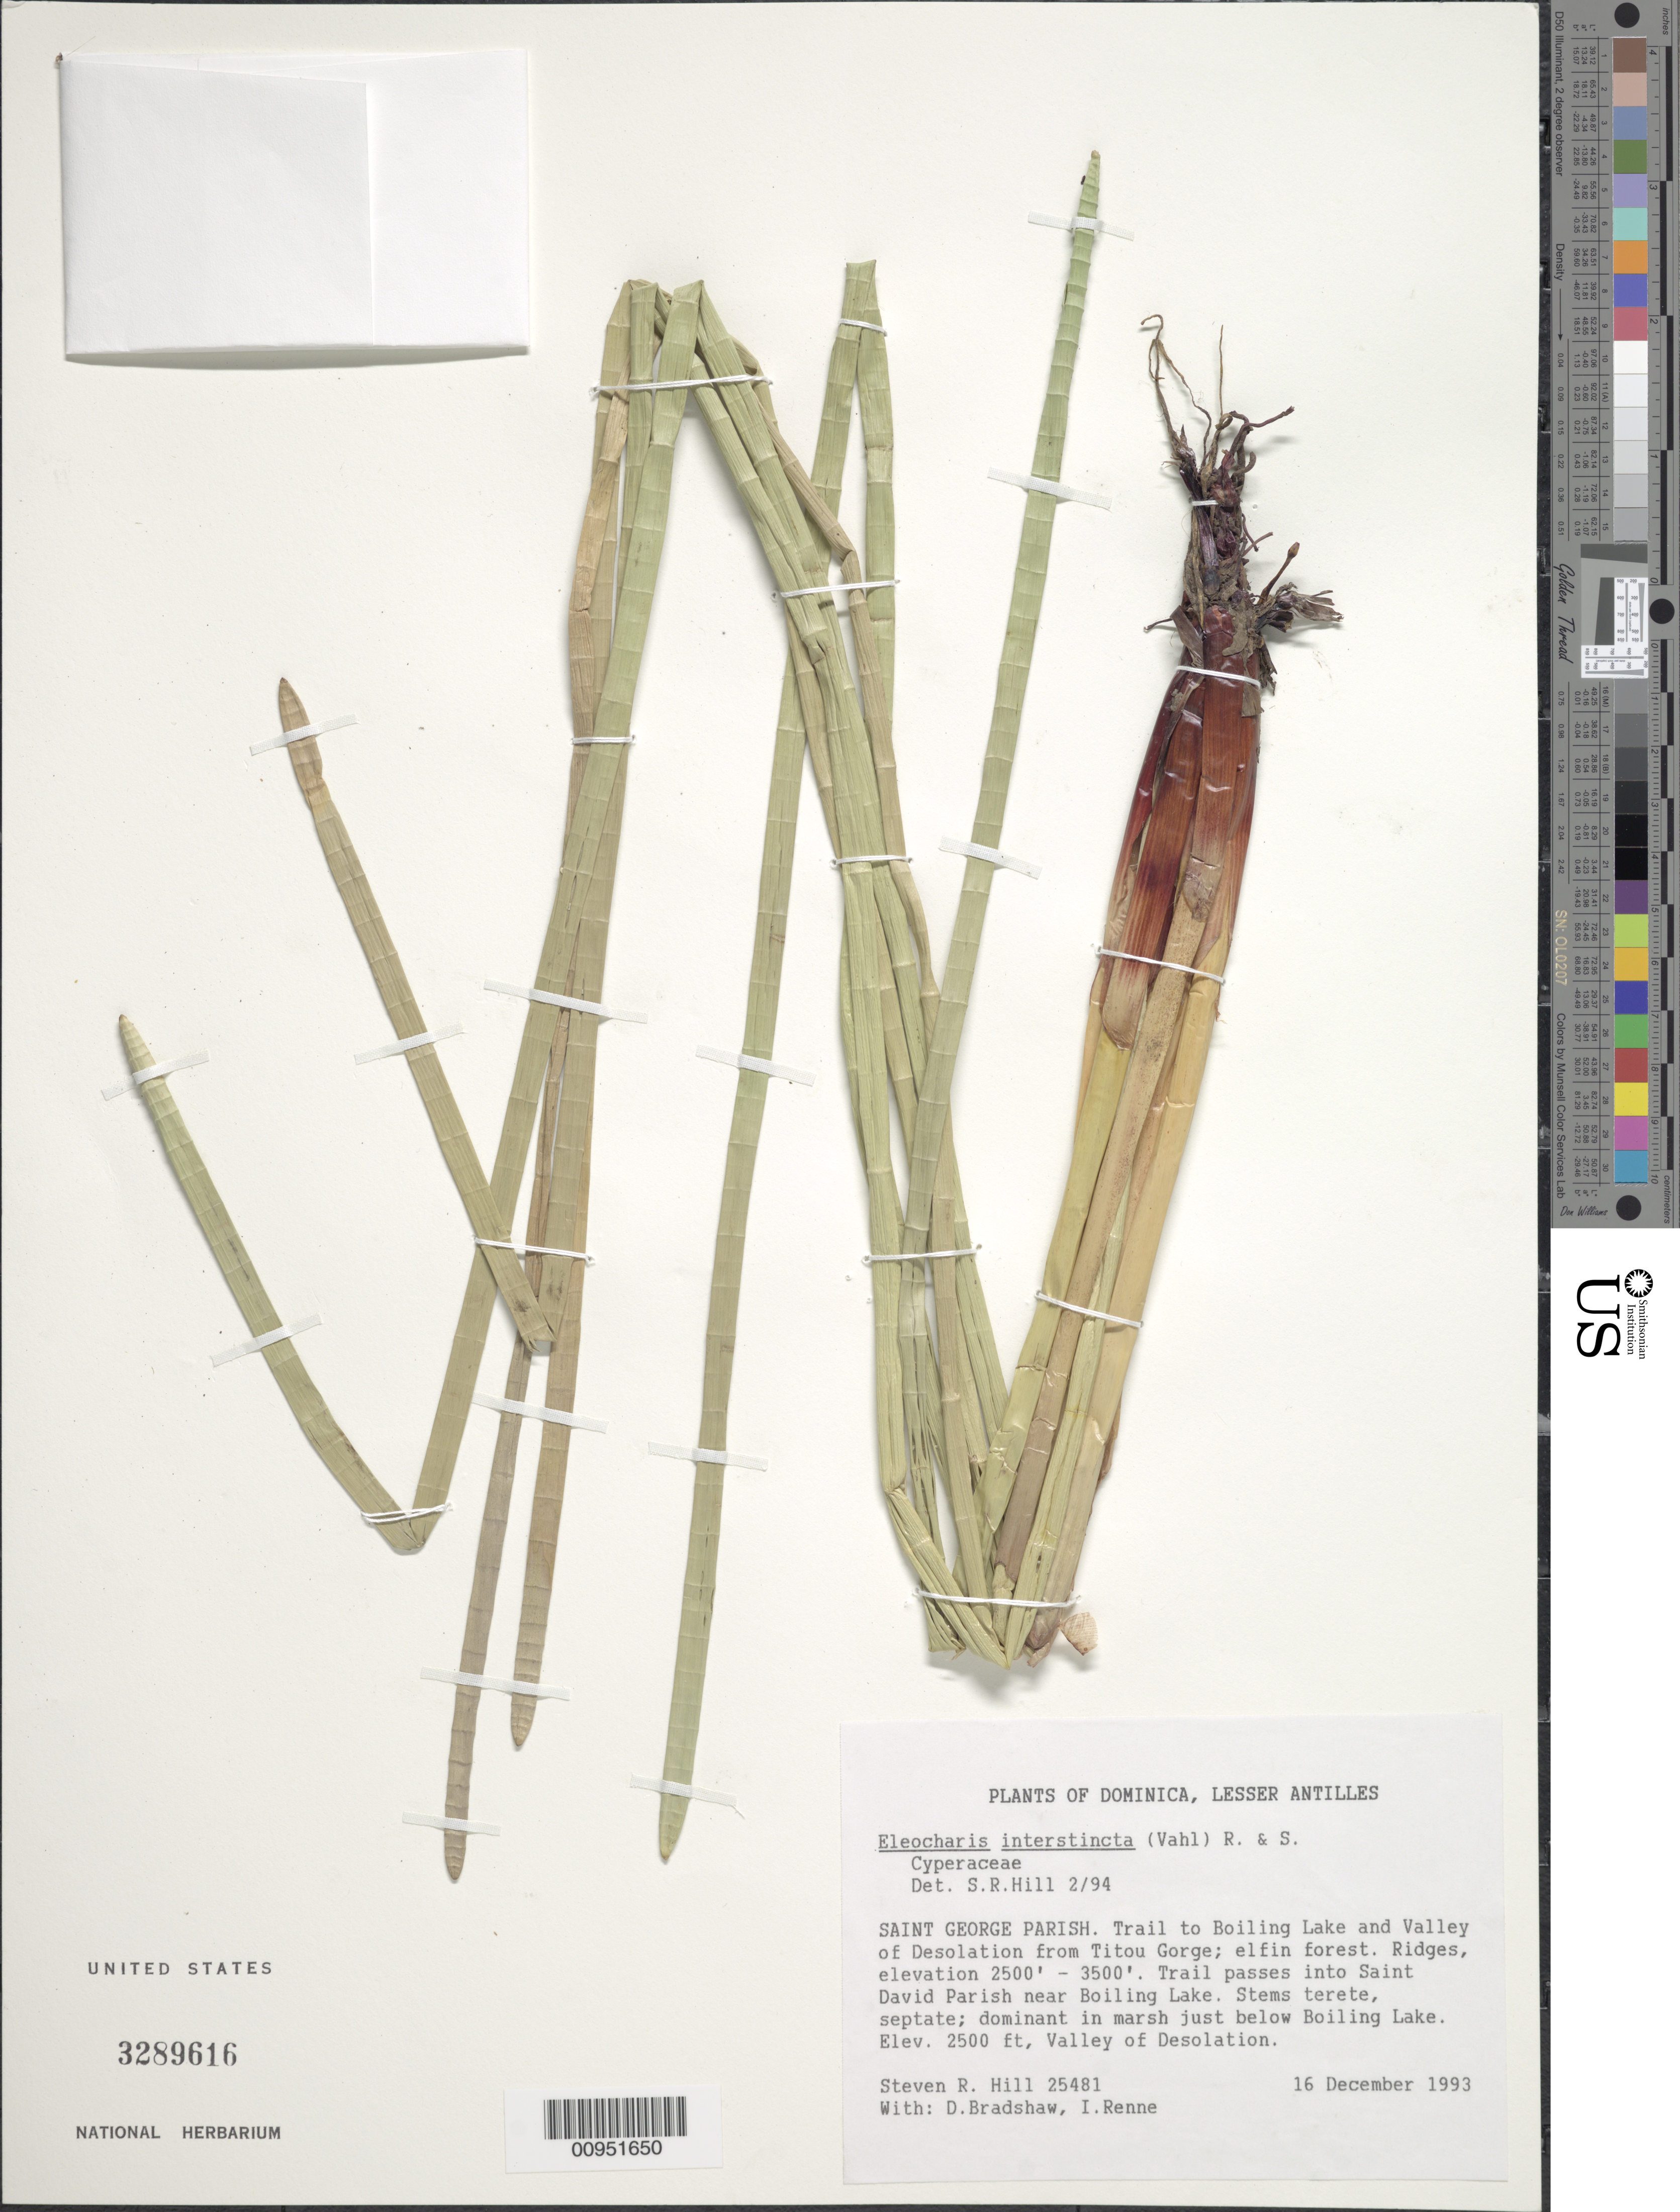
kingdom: Plantae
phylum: Tracheophyta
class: Liliopsida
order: Poales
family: Cyperaceae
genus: Eleocharis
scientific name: Eleocharis interstincta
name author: (Vahl) Roem. & Schult.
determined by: Hill, Steven R.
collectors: S. R. Hill, D. Bradshaw & I. Renne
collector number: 25481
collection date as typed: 16 Dec 1993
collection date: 1993-12-16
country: Dominica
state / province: St. George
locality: Trail to Boiling Lake and Valley of Desolation from Titou Gorge. Elfin forest, ridges. Trail passes into Saint David Parish near Boiling Lake.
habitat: In marsh below lake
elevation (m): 762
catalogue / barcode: US 3289616